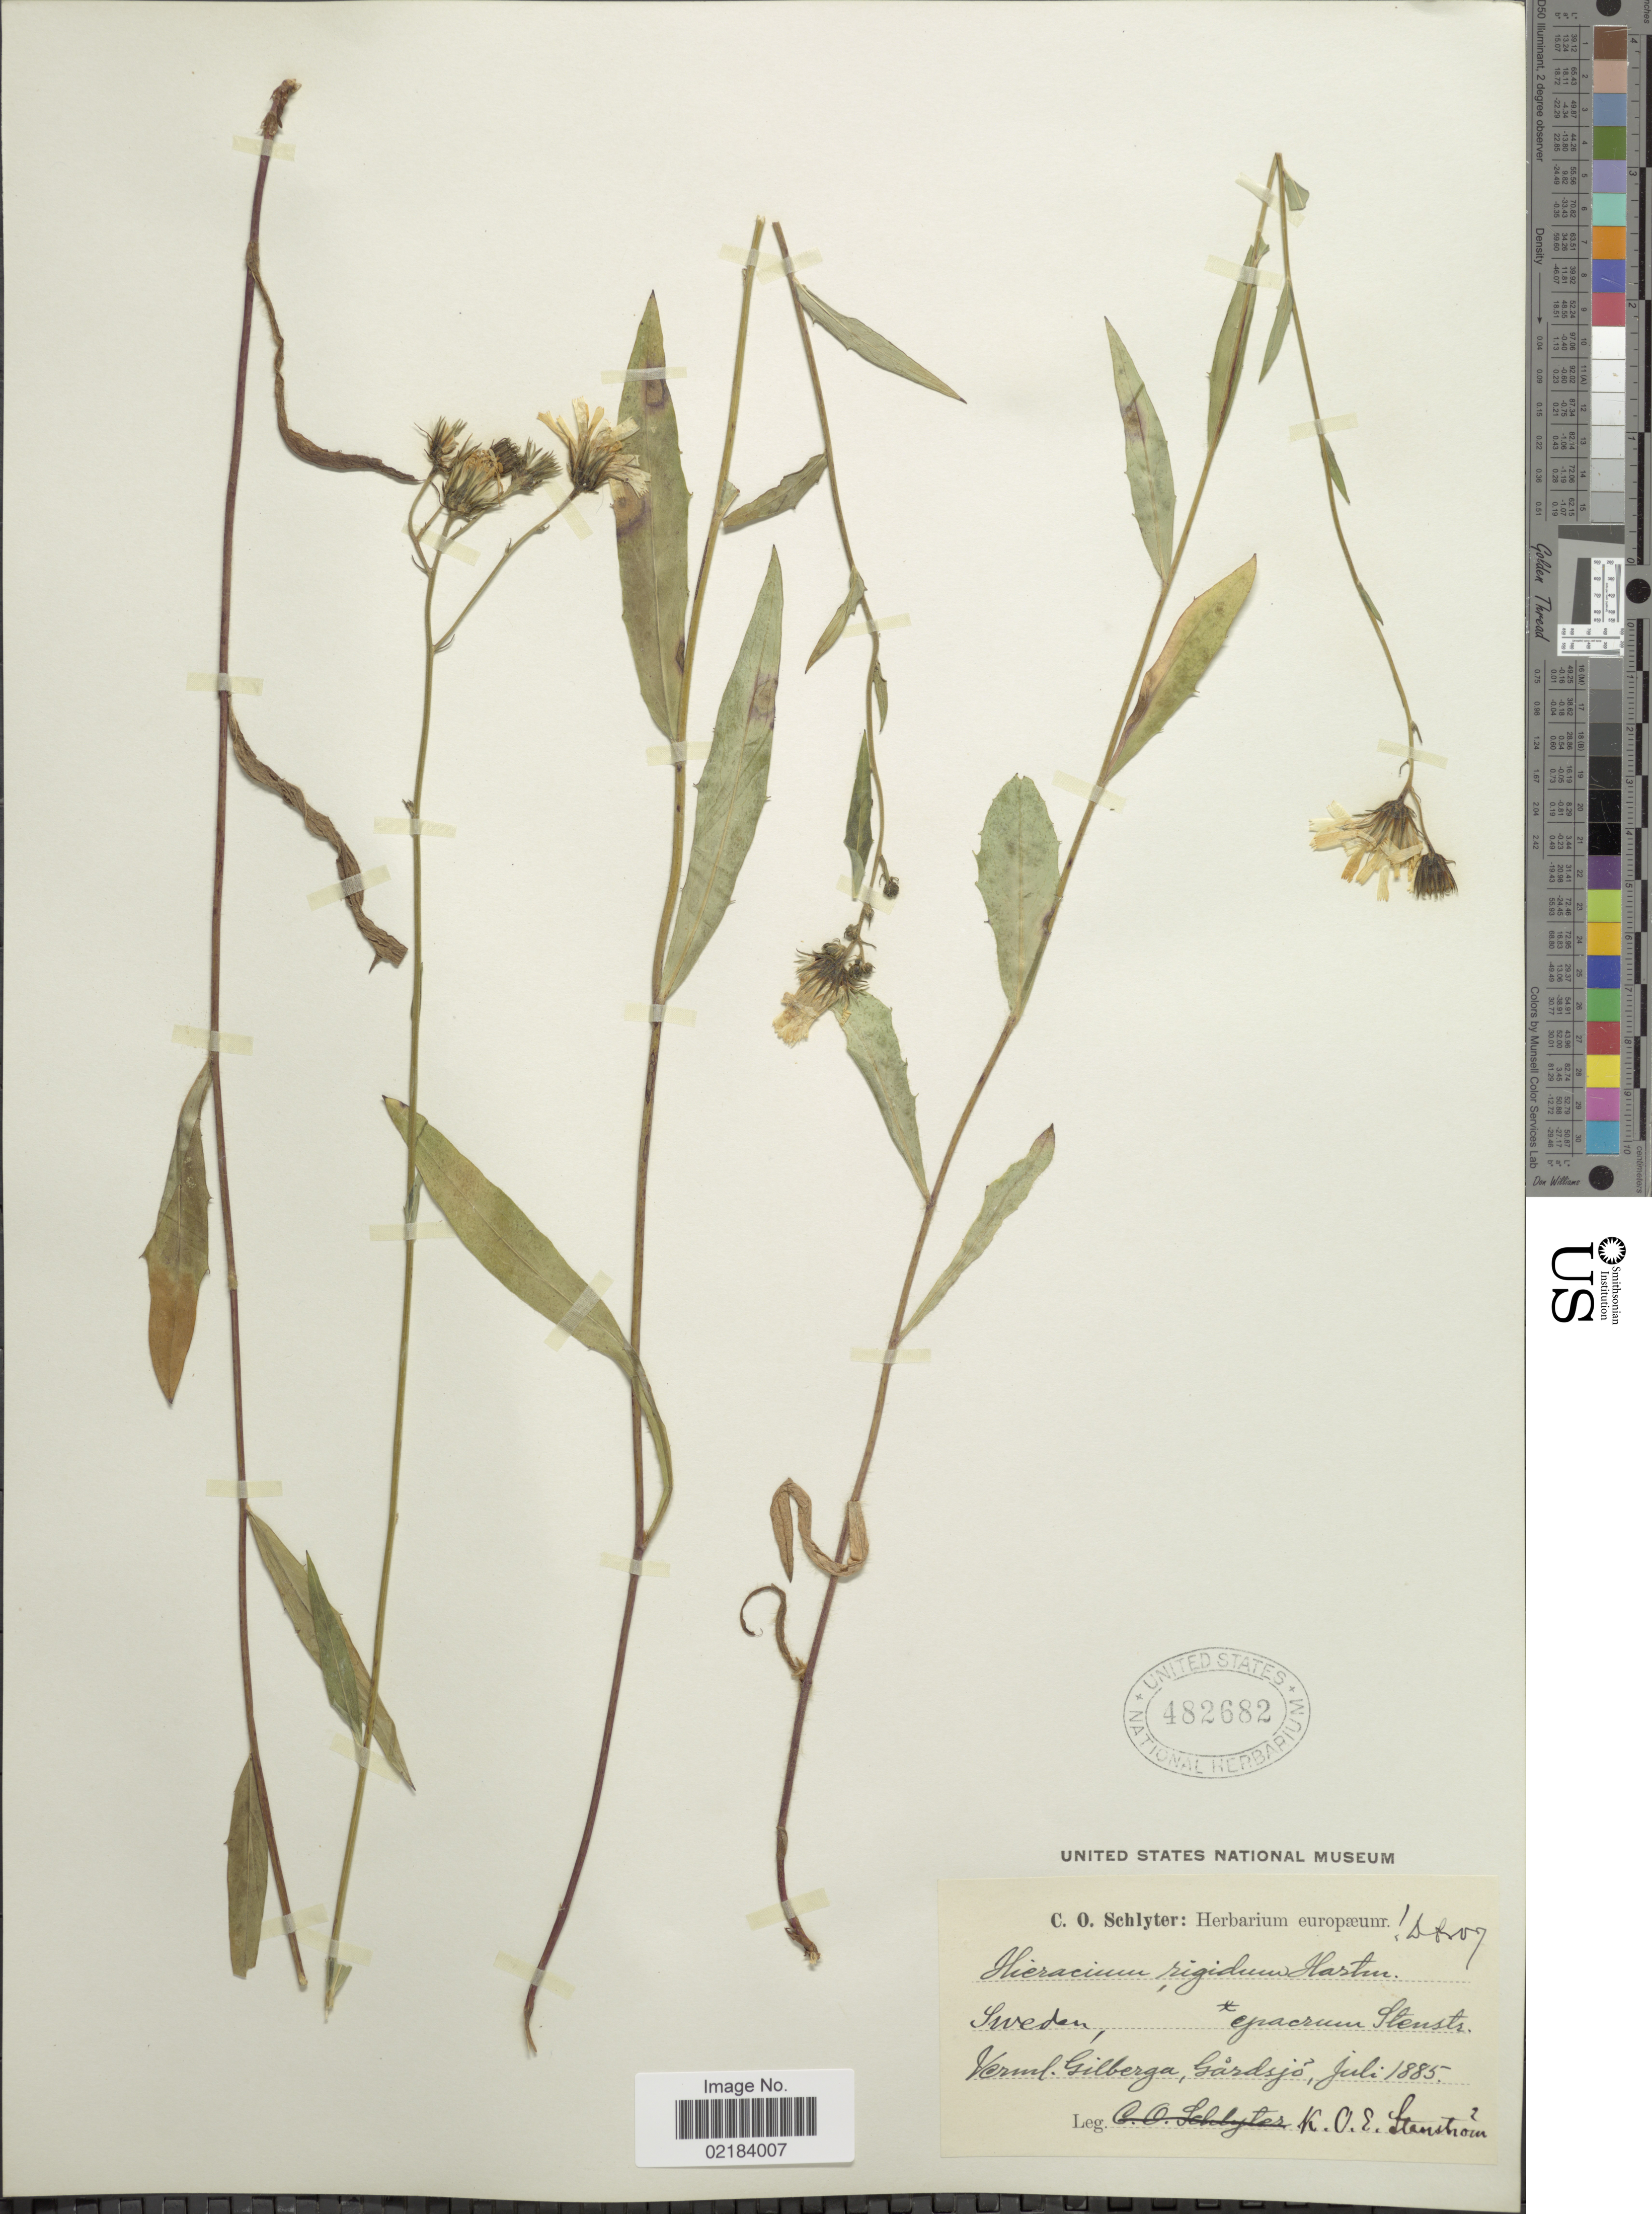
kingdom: Plantae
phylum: Tracheophyta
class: Magnoliopsida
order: Asterales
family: Asteraceae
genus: Hieracium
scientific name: Hieracium rigidum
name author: Hartm.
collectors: K. O. E. Stenström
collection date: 1885-07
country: Sweden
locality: Verml. Gilberga, Gardsjo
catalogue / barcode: US 482682